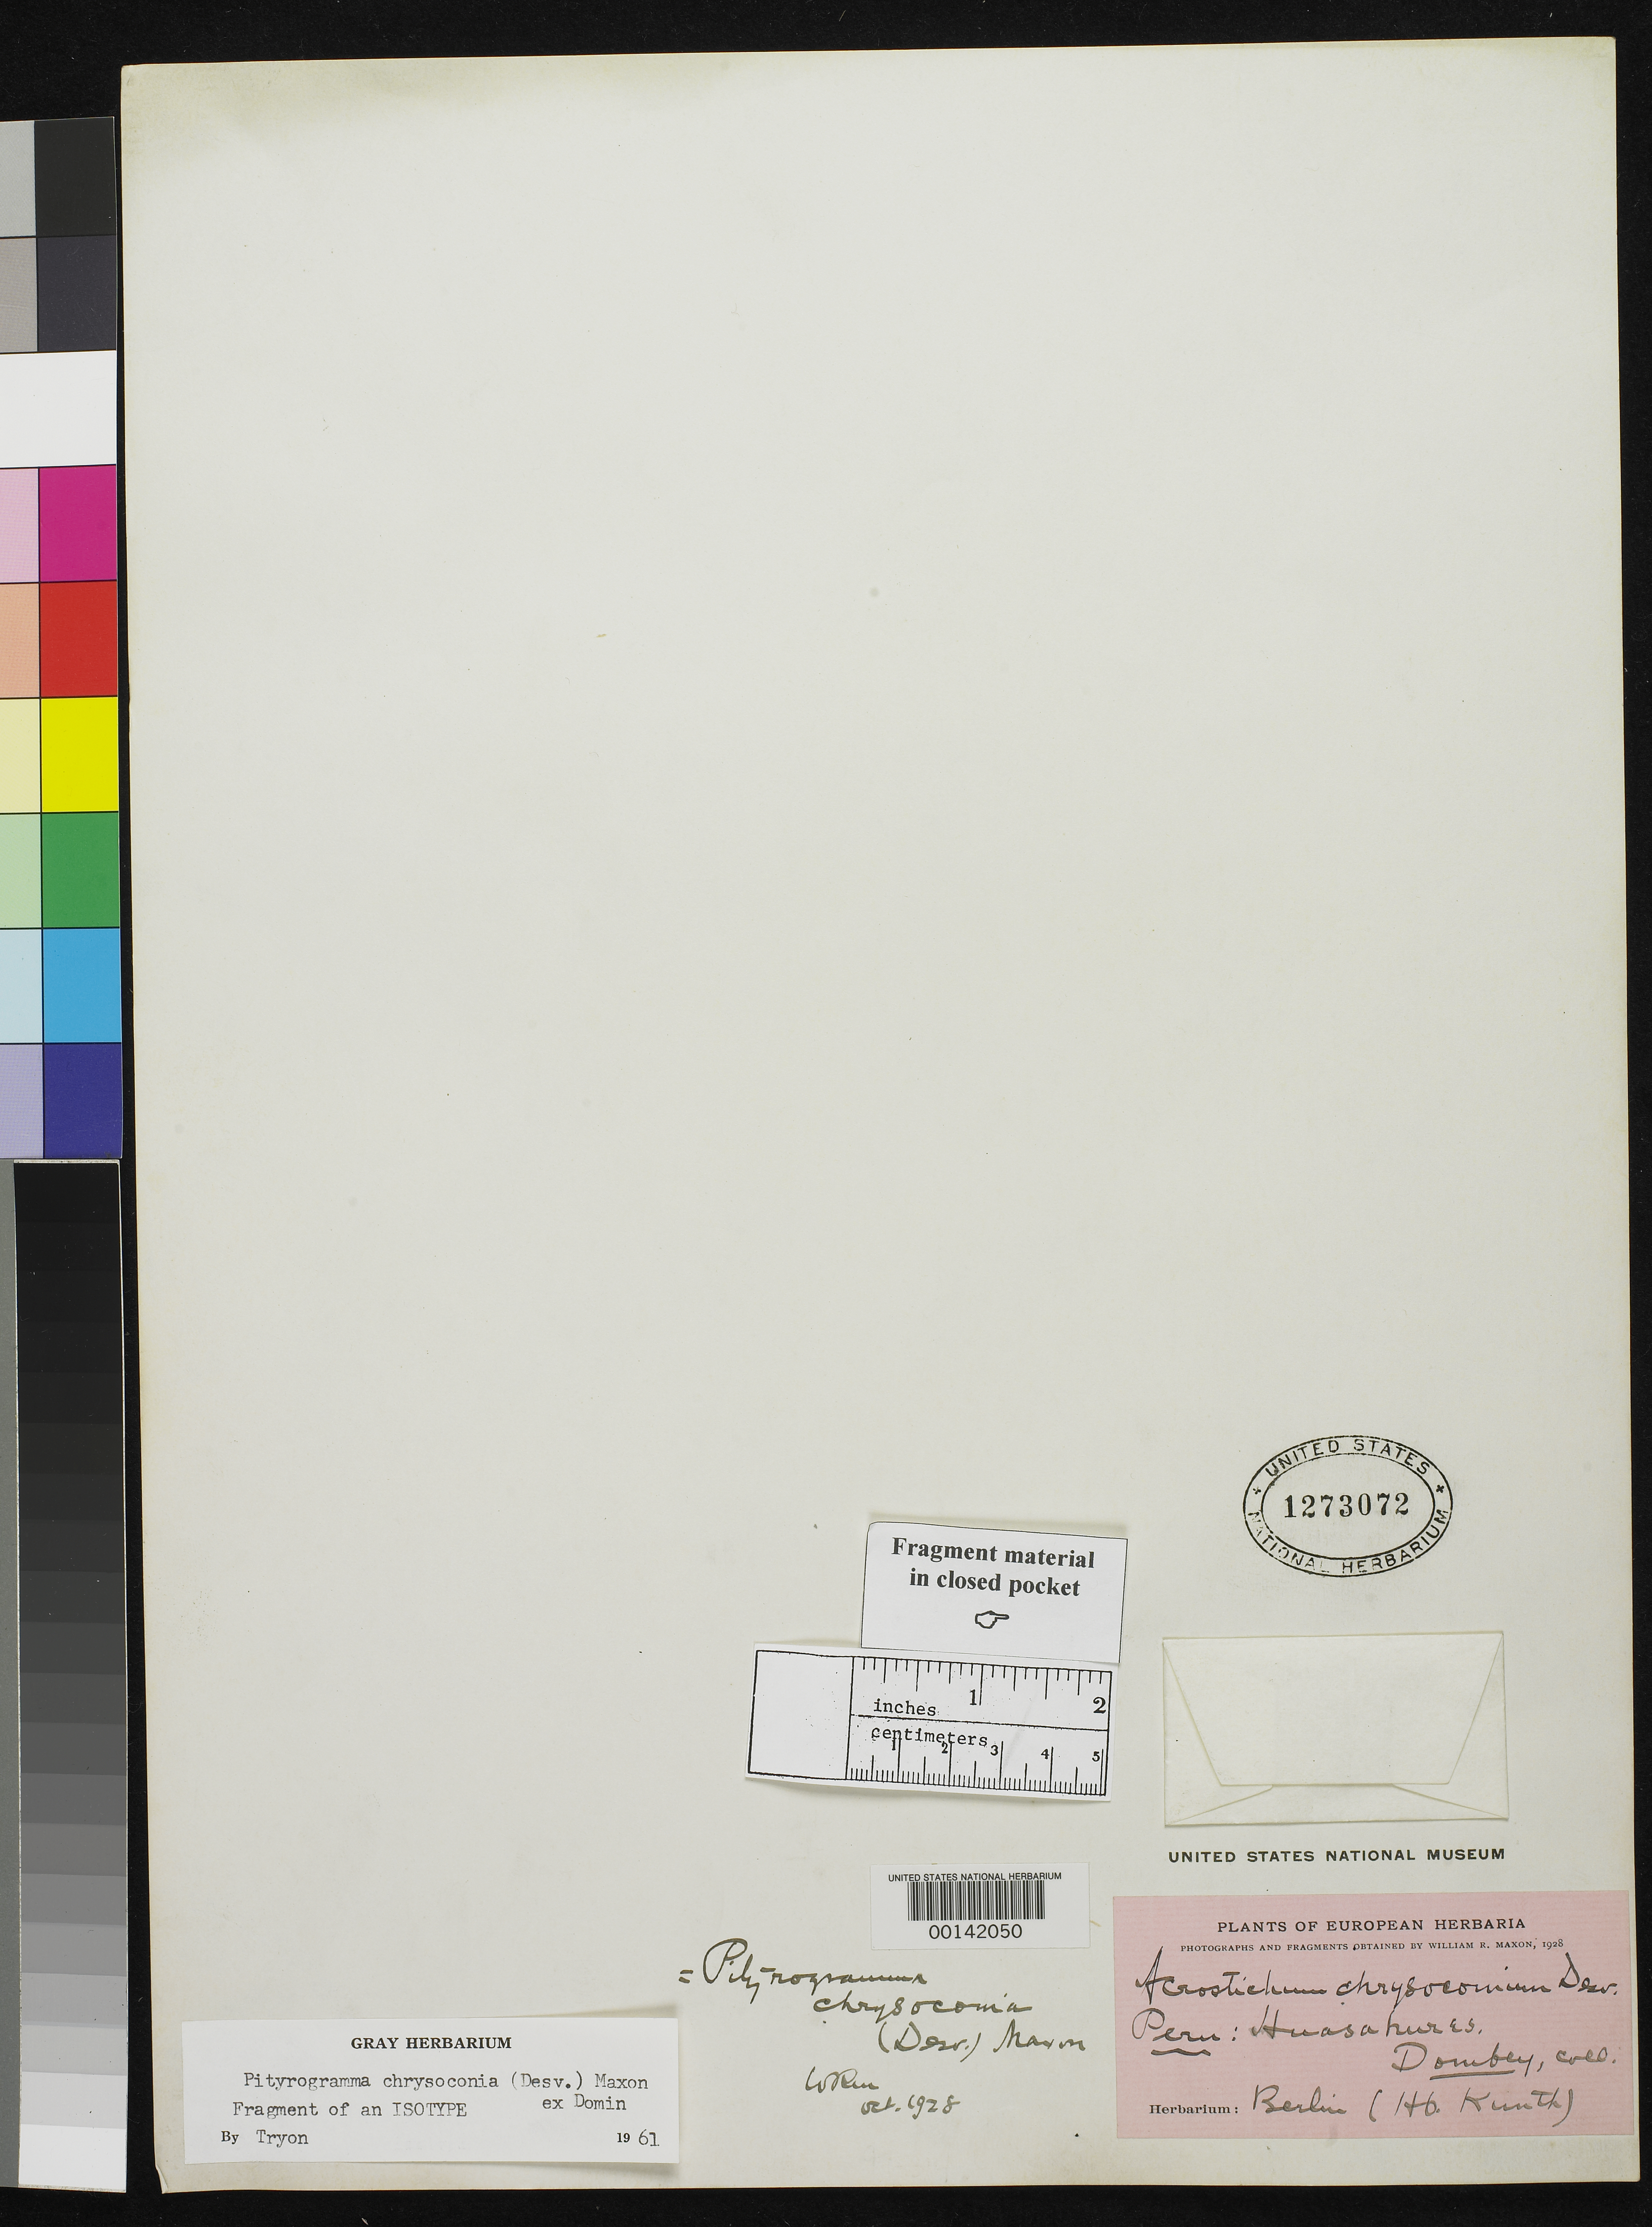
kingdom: Plantae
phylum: Tracheophyta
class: Polypodiopsida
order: Polypodiales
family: Pteridaceae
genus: Acrostichum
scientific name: Acrostichum chrysoconium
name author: Desv.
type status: Isotype Fragment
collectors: J. Dombey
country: Peru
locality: Huasahures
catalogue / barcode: US 1273072